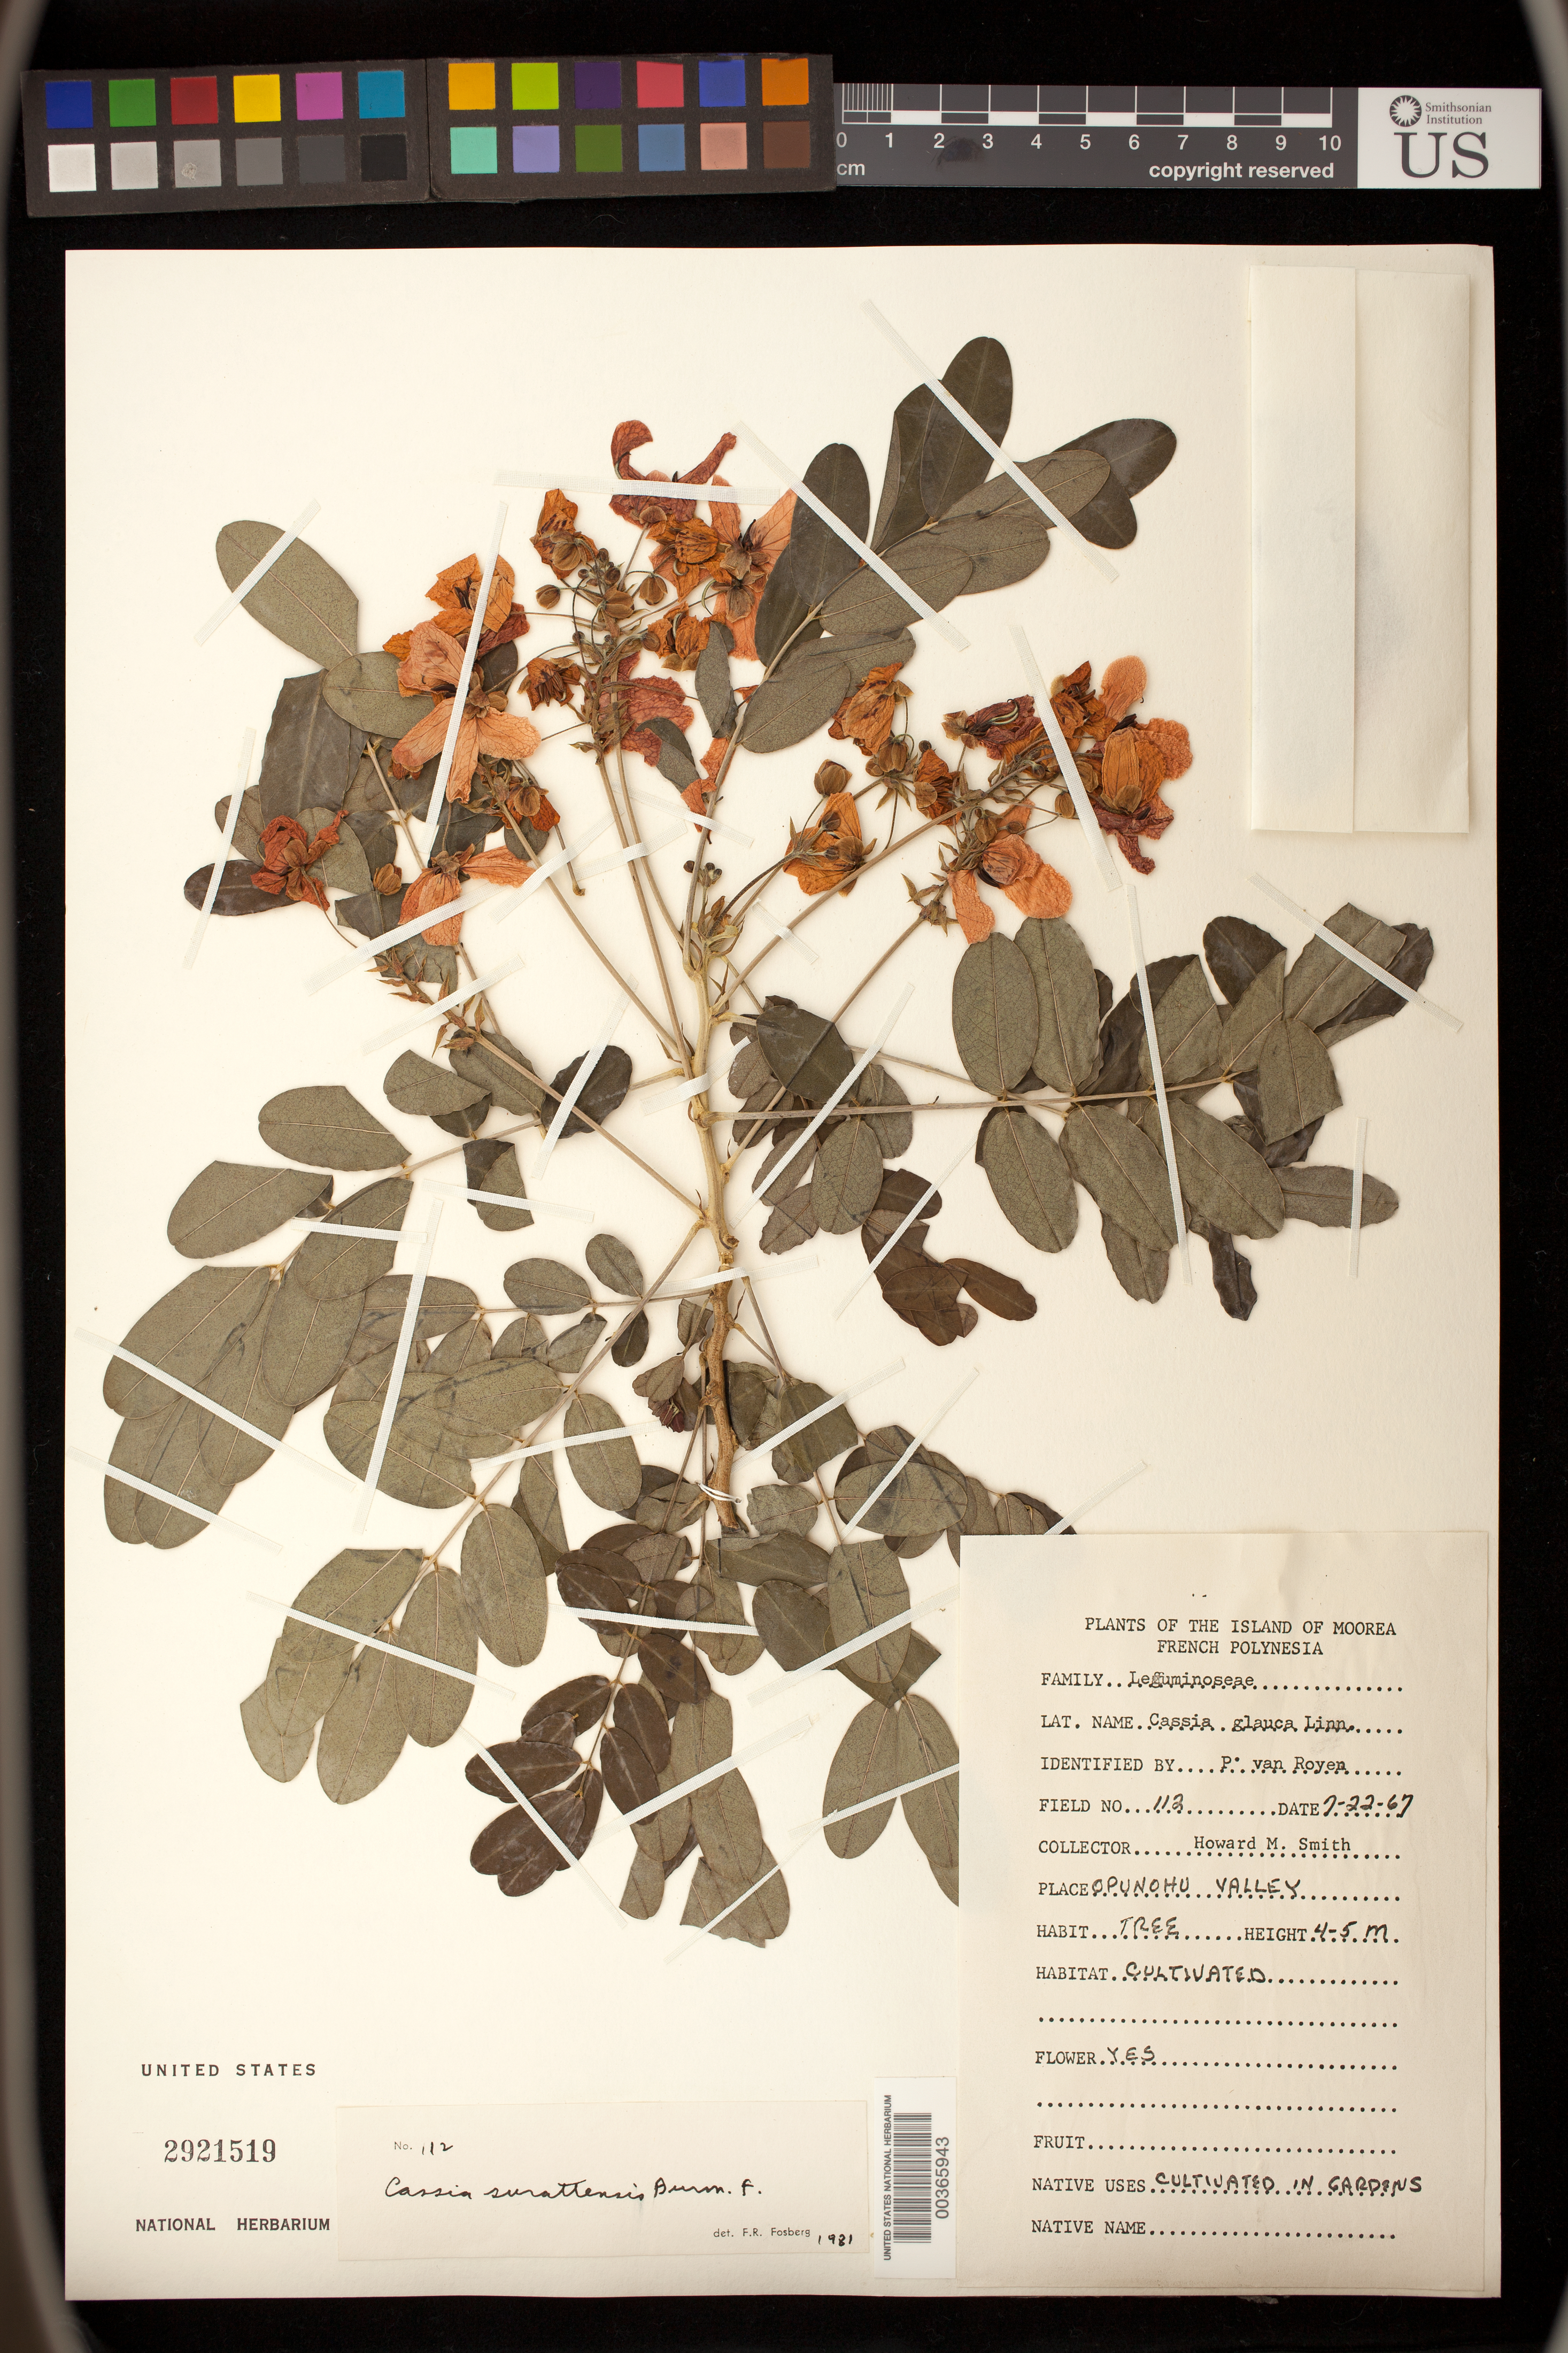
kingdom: Plantae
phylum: Tracheophyta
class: Magnoliopsida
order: Fabales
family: Fabaceae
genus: Senna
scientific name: Senna surattensis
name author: (Burm. f.) H.S. Irwin & Barneby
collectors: H. M. Smith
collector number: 112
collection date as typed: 22 Jul 1967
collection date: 1967-07-22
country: French Polynesia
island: Moorea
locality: Opunohu valley [Society Is.]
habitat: In gardens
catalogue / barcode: US 2921519